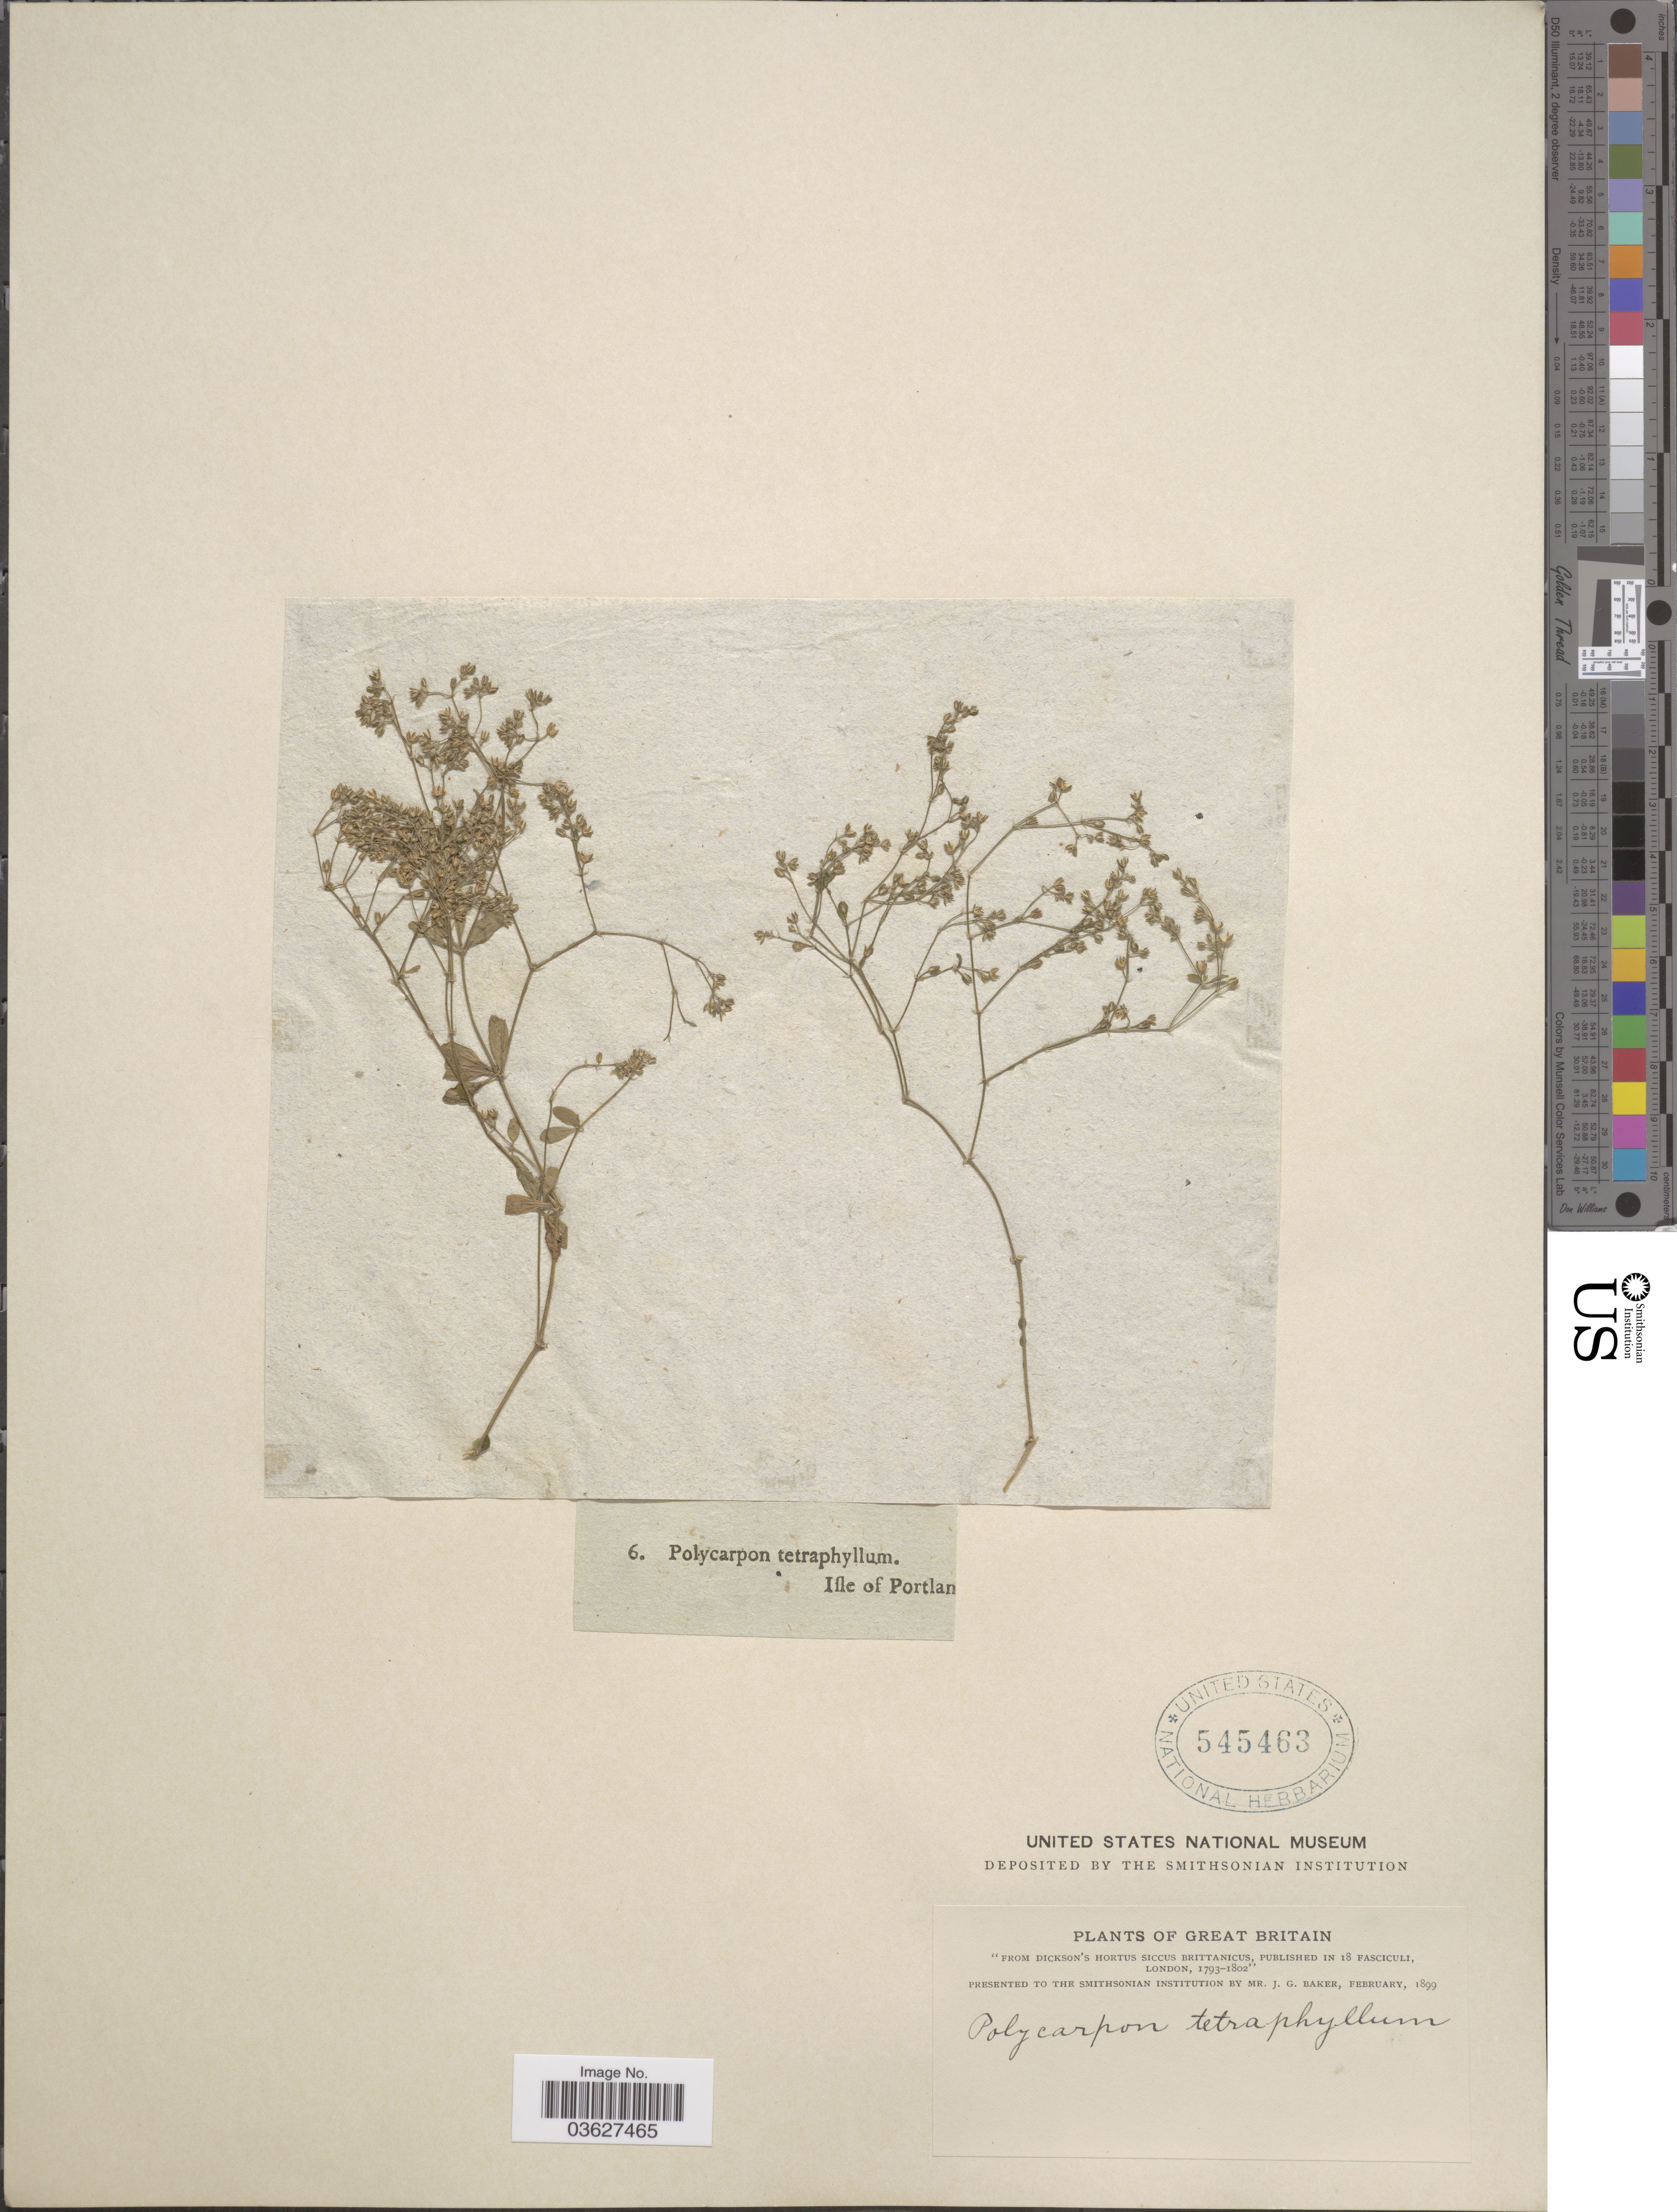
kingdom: Plantae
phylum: Tracheophyta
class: Magnoliopsida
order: Caryophyllales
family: Caryophyllaceae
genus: Polycarpon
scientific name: Polycarpon tetraphyllum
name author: (L.) L.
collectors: J. G. Baker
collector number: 6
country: United Kingdom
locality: Ifle of Portlan. Great Britain.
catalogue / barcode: US 545463